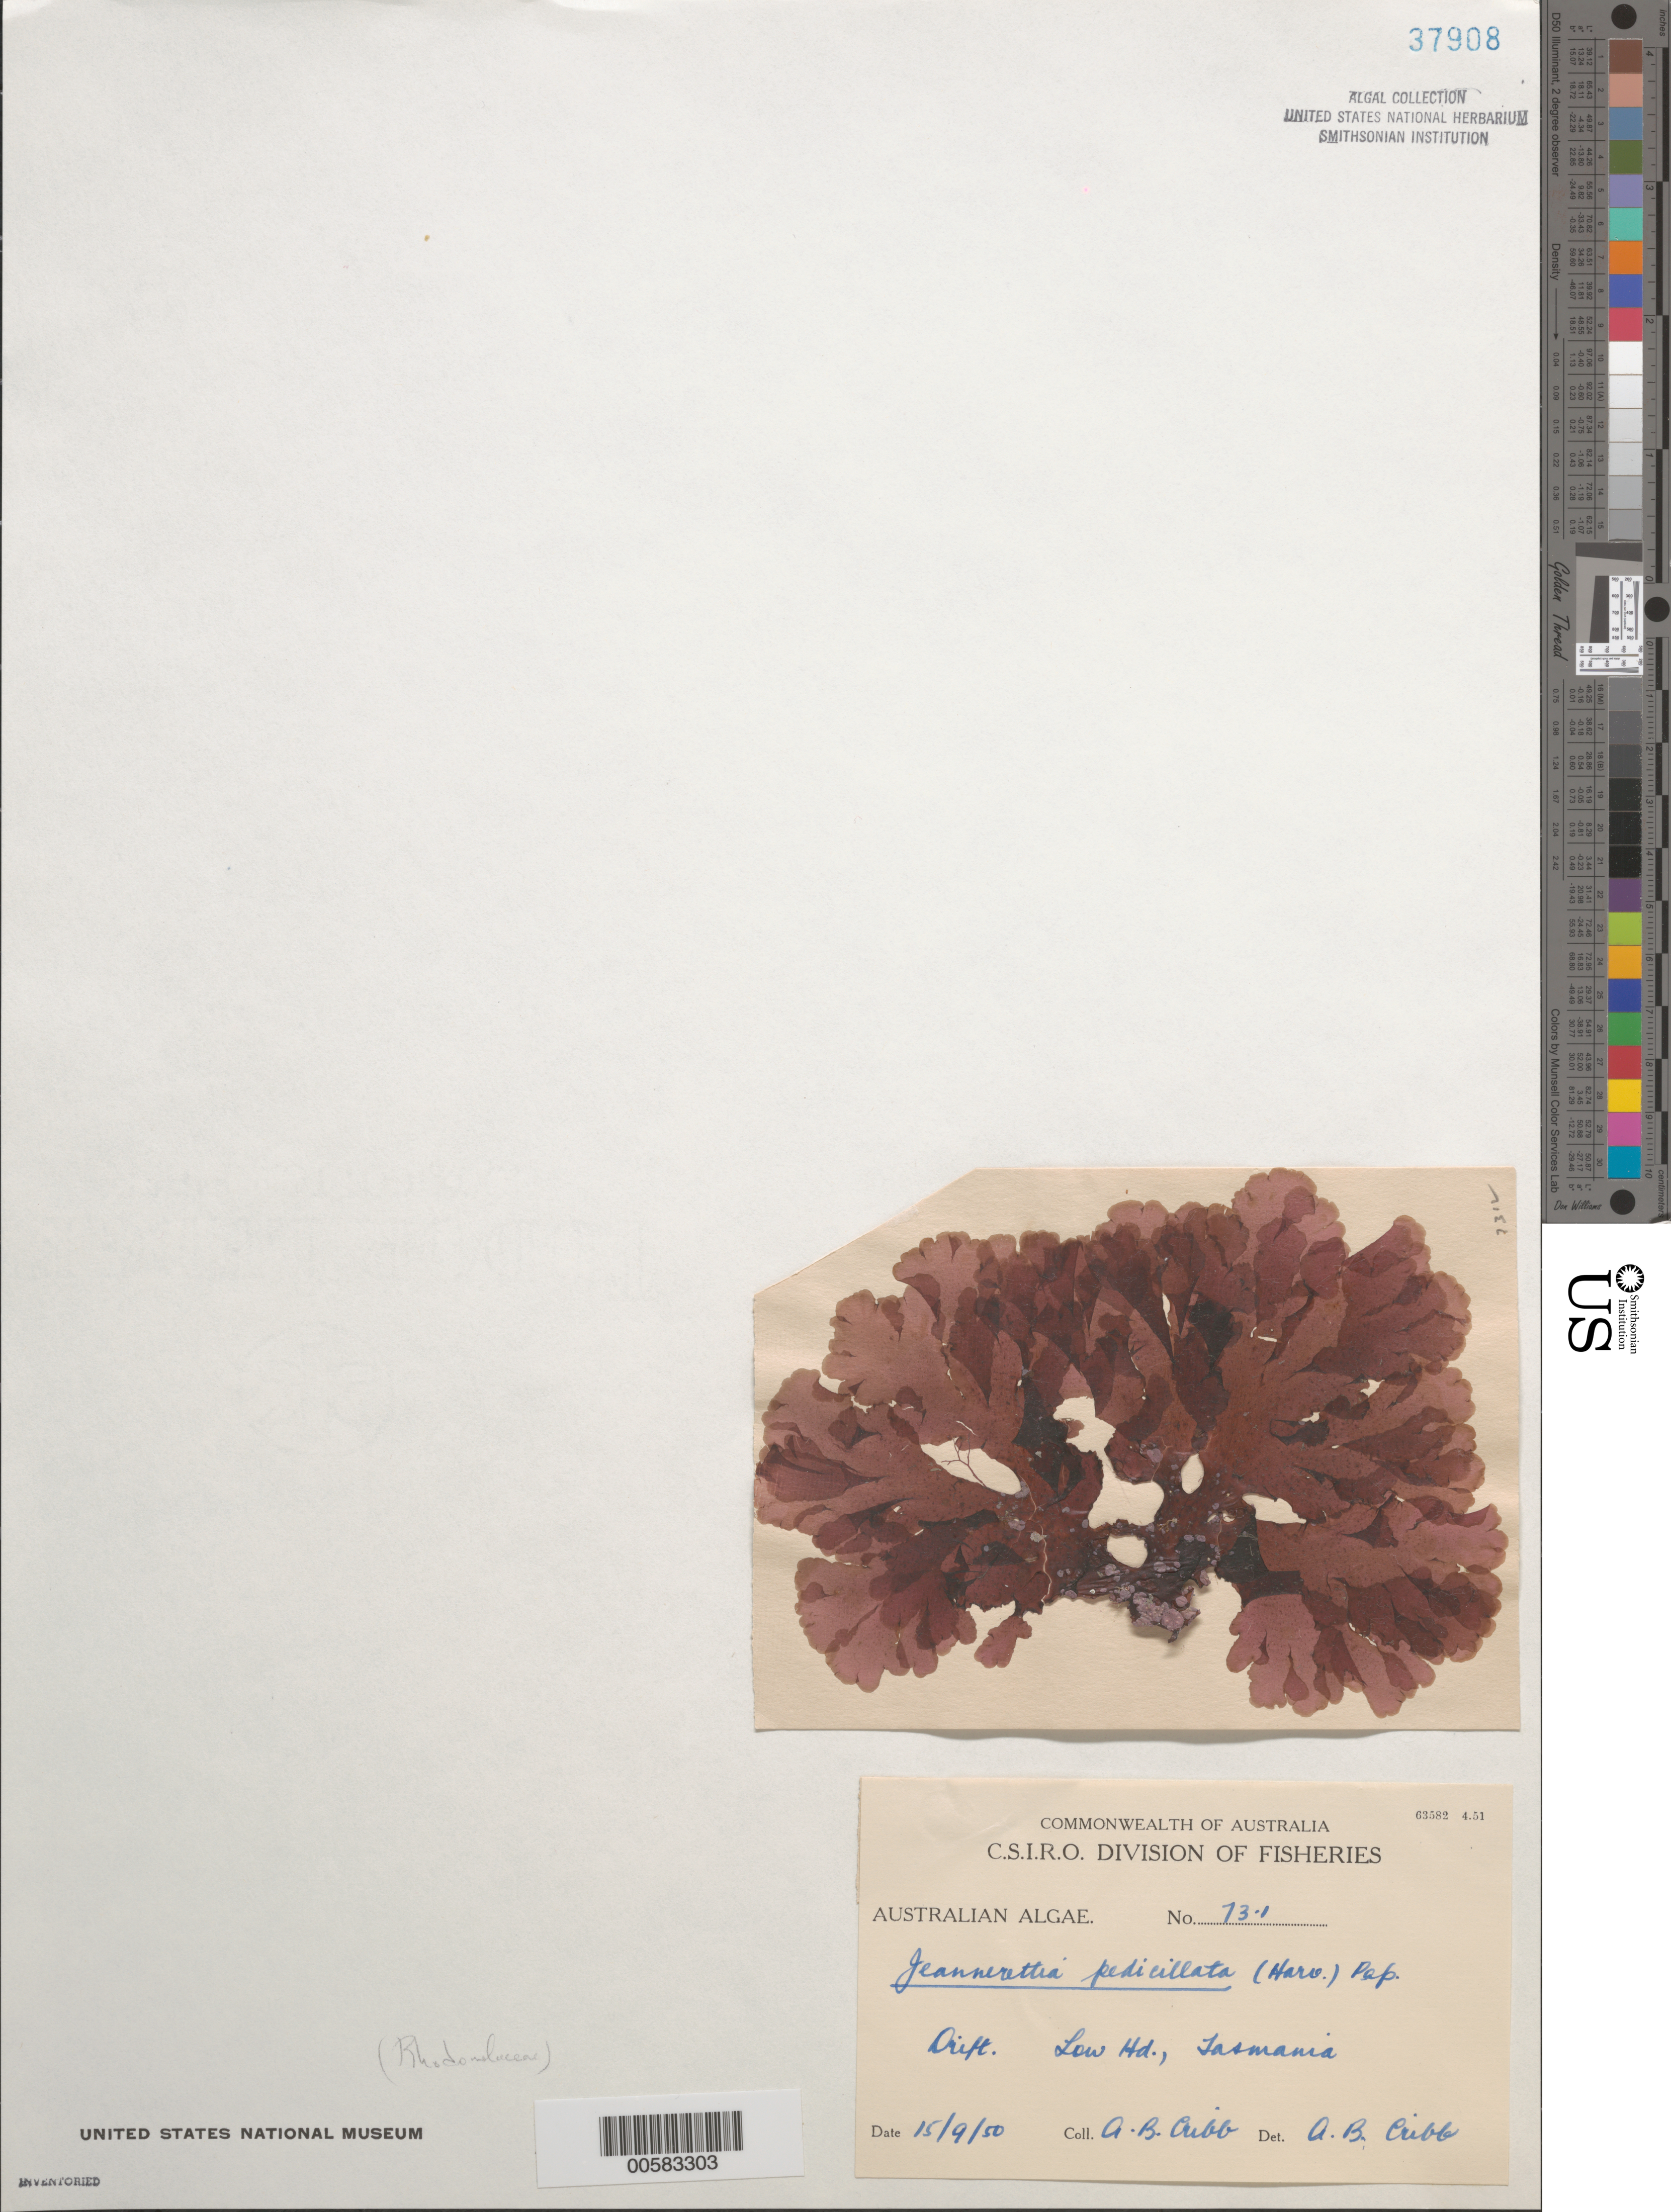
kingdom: Plantae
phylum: Rhodophyta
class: Florideophyceae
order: Ceramiales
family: Rhodomelaceae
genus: Pollexfenia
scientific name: Pollexfenia pedicellata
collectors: A. Cribb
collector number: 73.1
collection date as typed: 15 Sep 1950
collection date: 1950-09-15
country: Australia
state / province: Tasmania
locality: Low Head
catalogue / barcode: US 37908